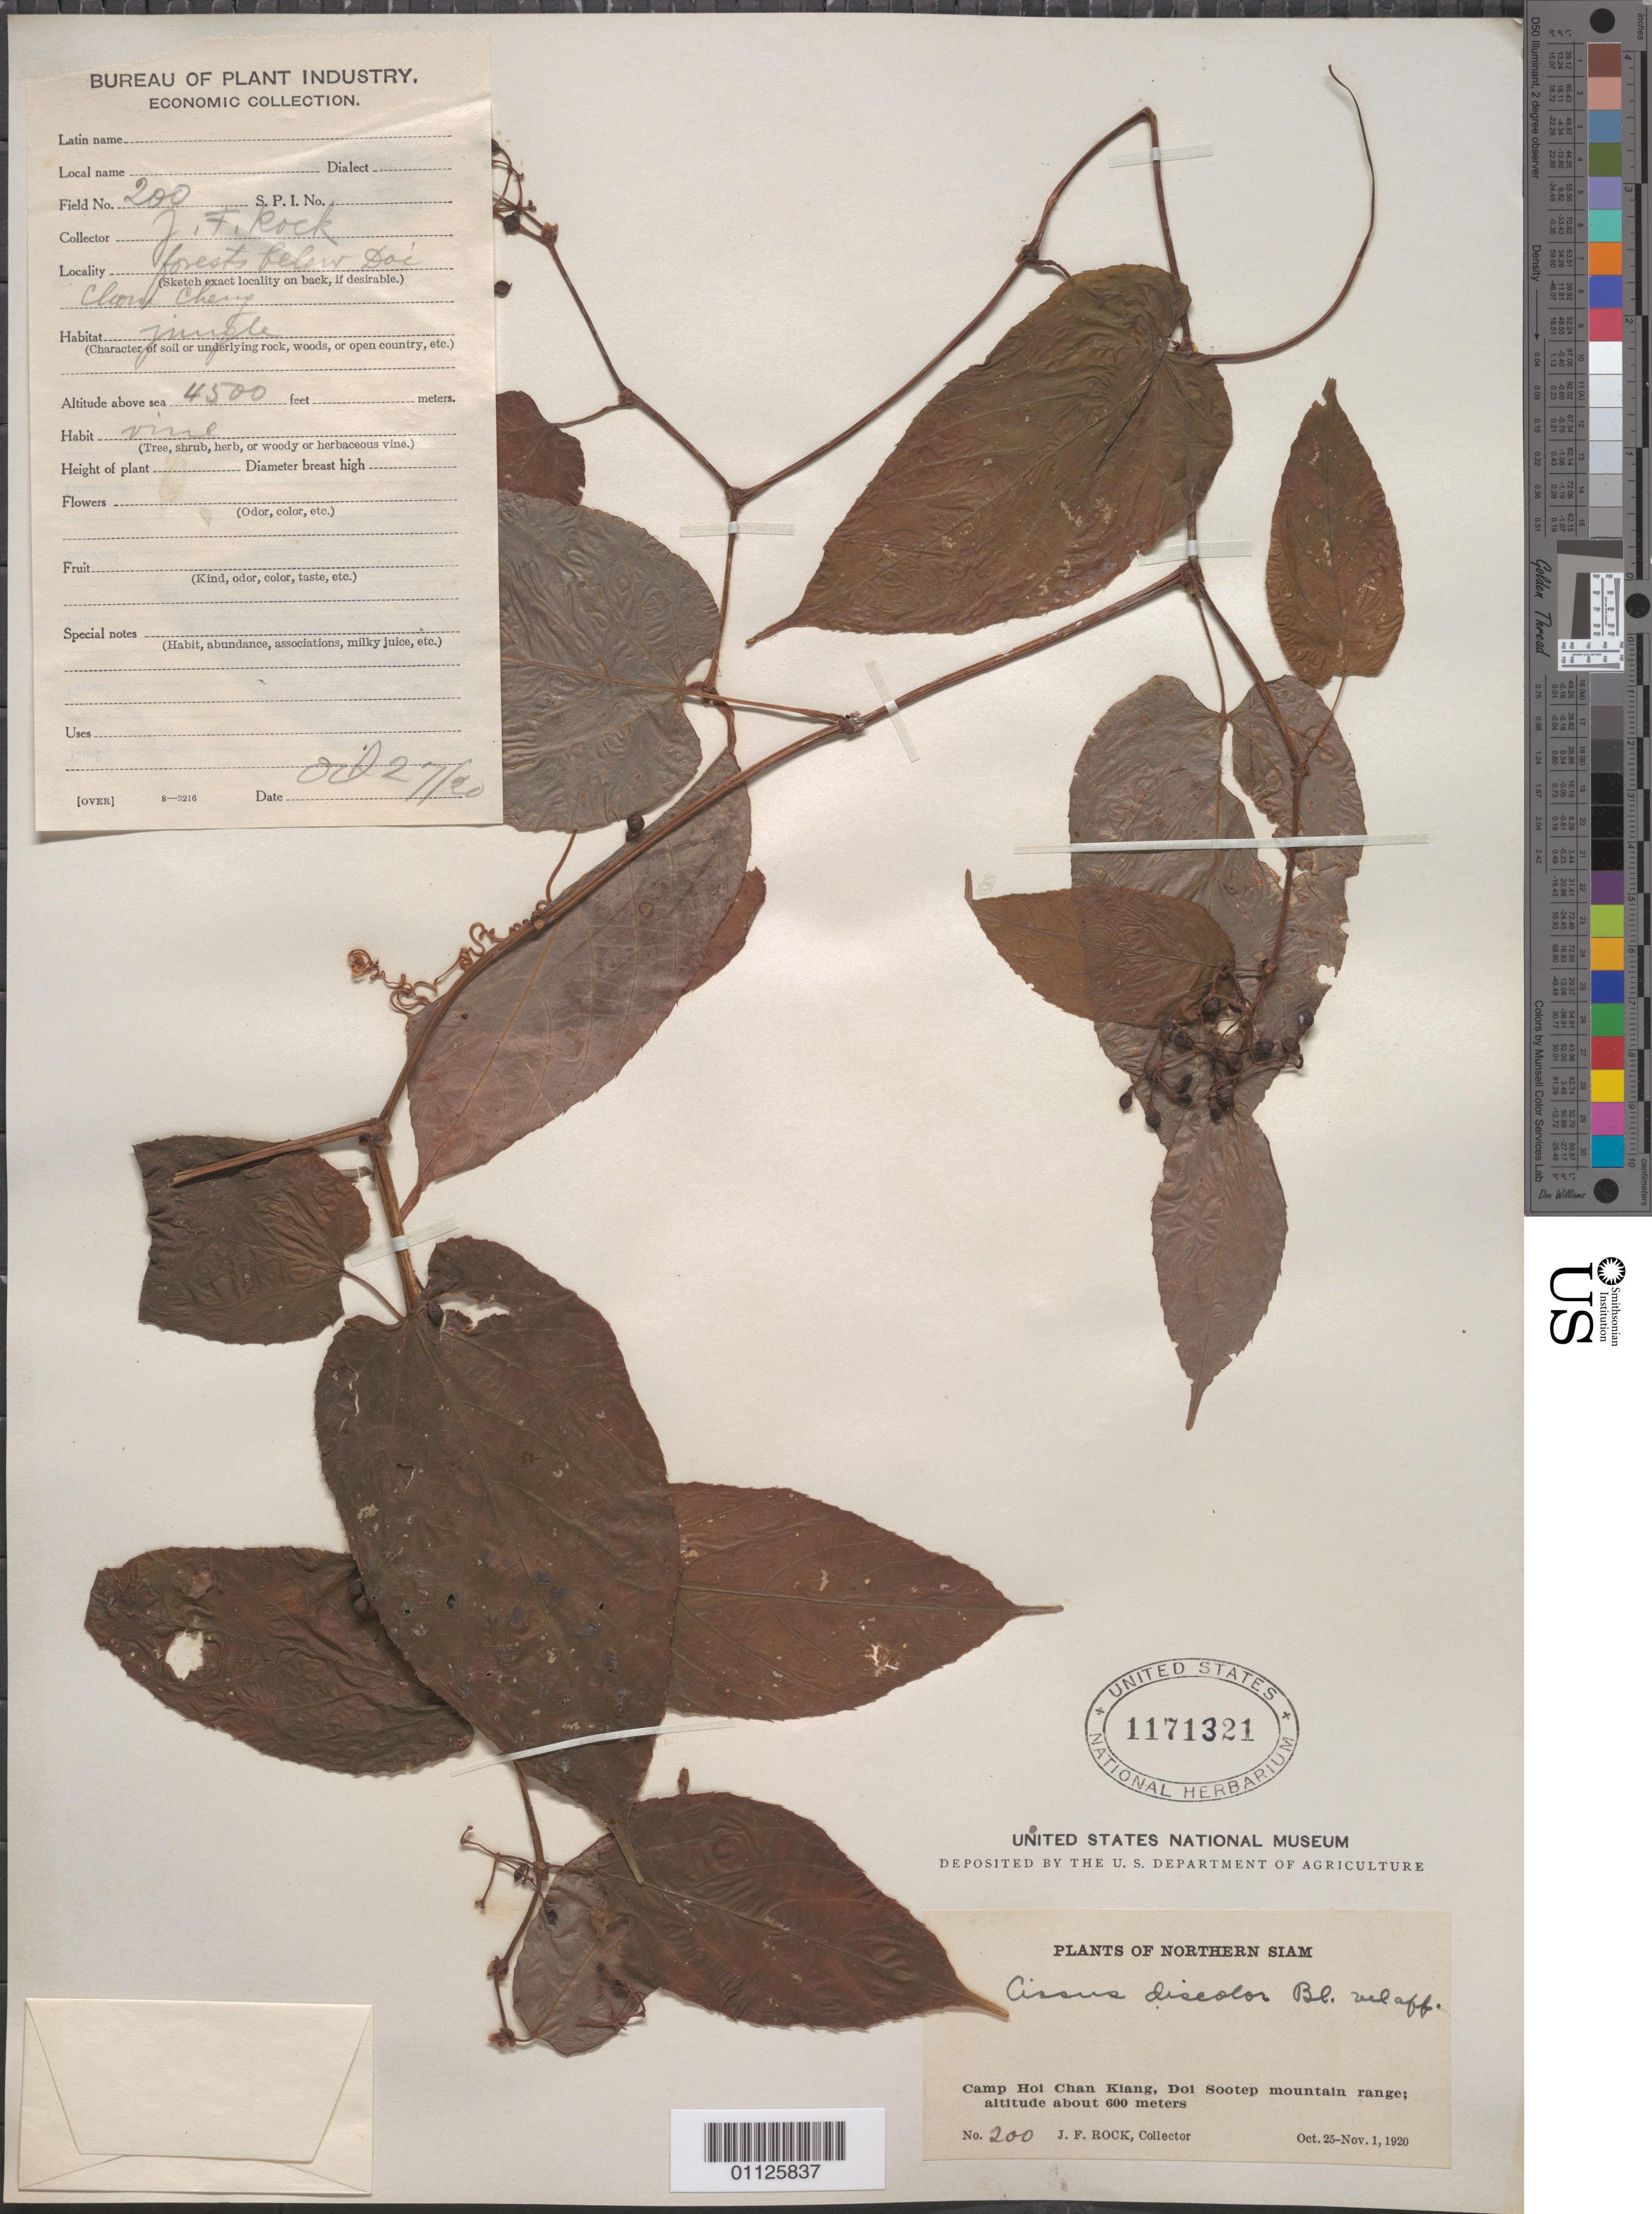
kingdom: Plantae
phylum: Tracheophyta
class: Magnoliopsida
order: Vitales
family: Vitaceae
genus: Cissus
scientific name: Cissus discolor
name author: Blume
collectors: J. F. Rock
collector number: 200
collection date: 1920-10-25/1920-11-01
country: Thailand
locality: Camp Hoi Chan Kiang, Doi Sootep Mt Range.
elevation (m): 600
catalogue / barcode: US 1171321